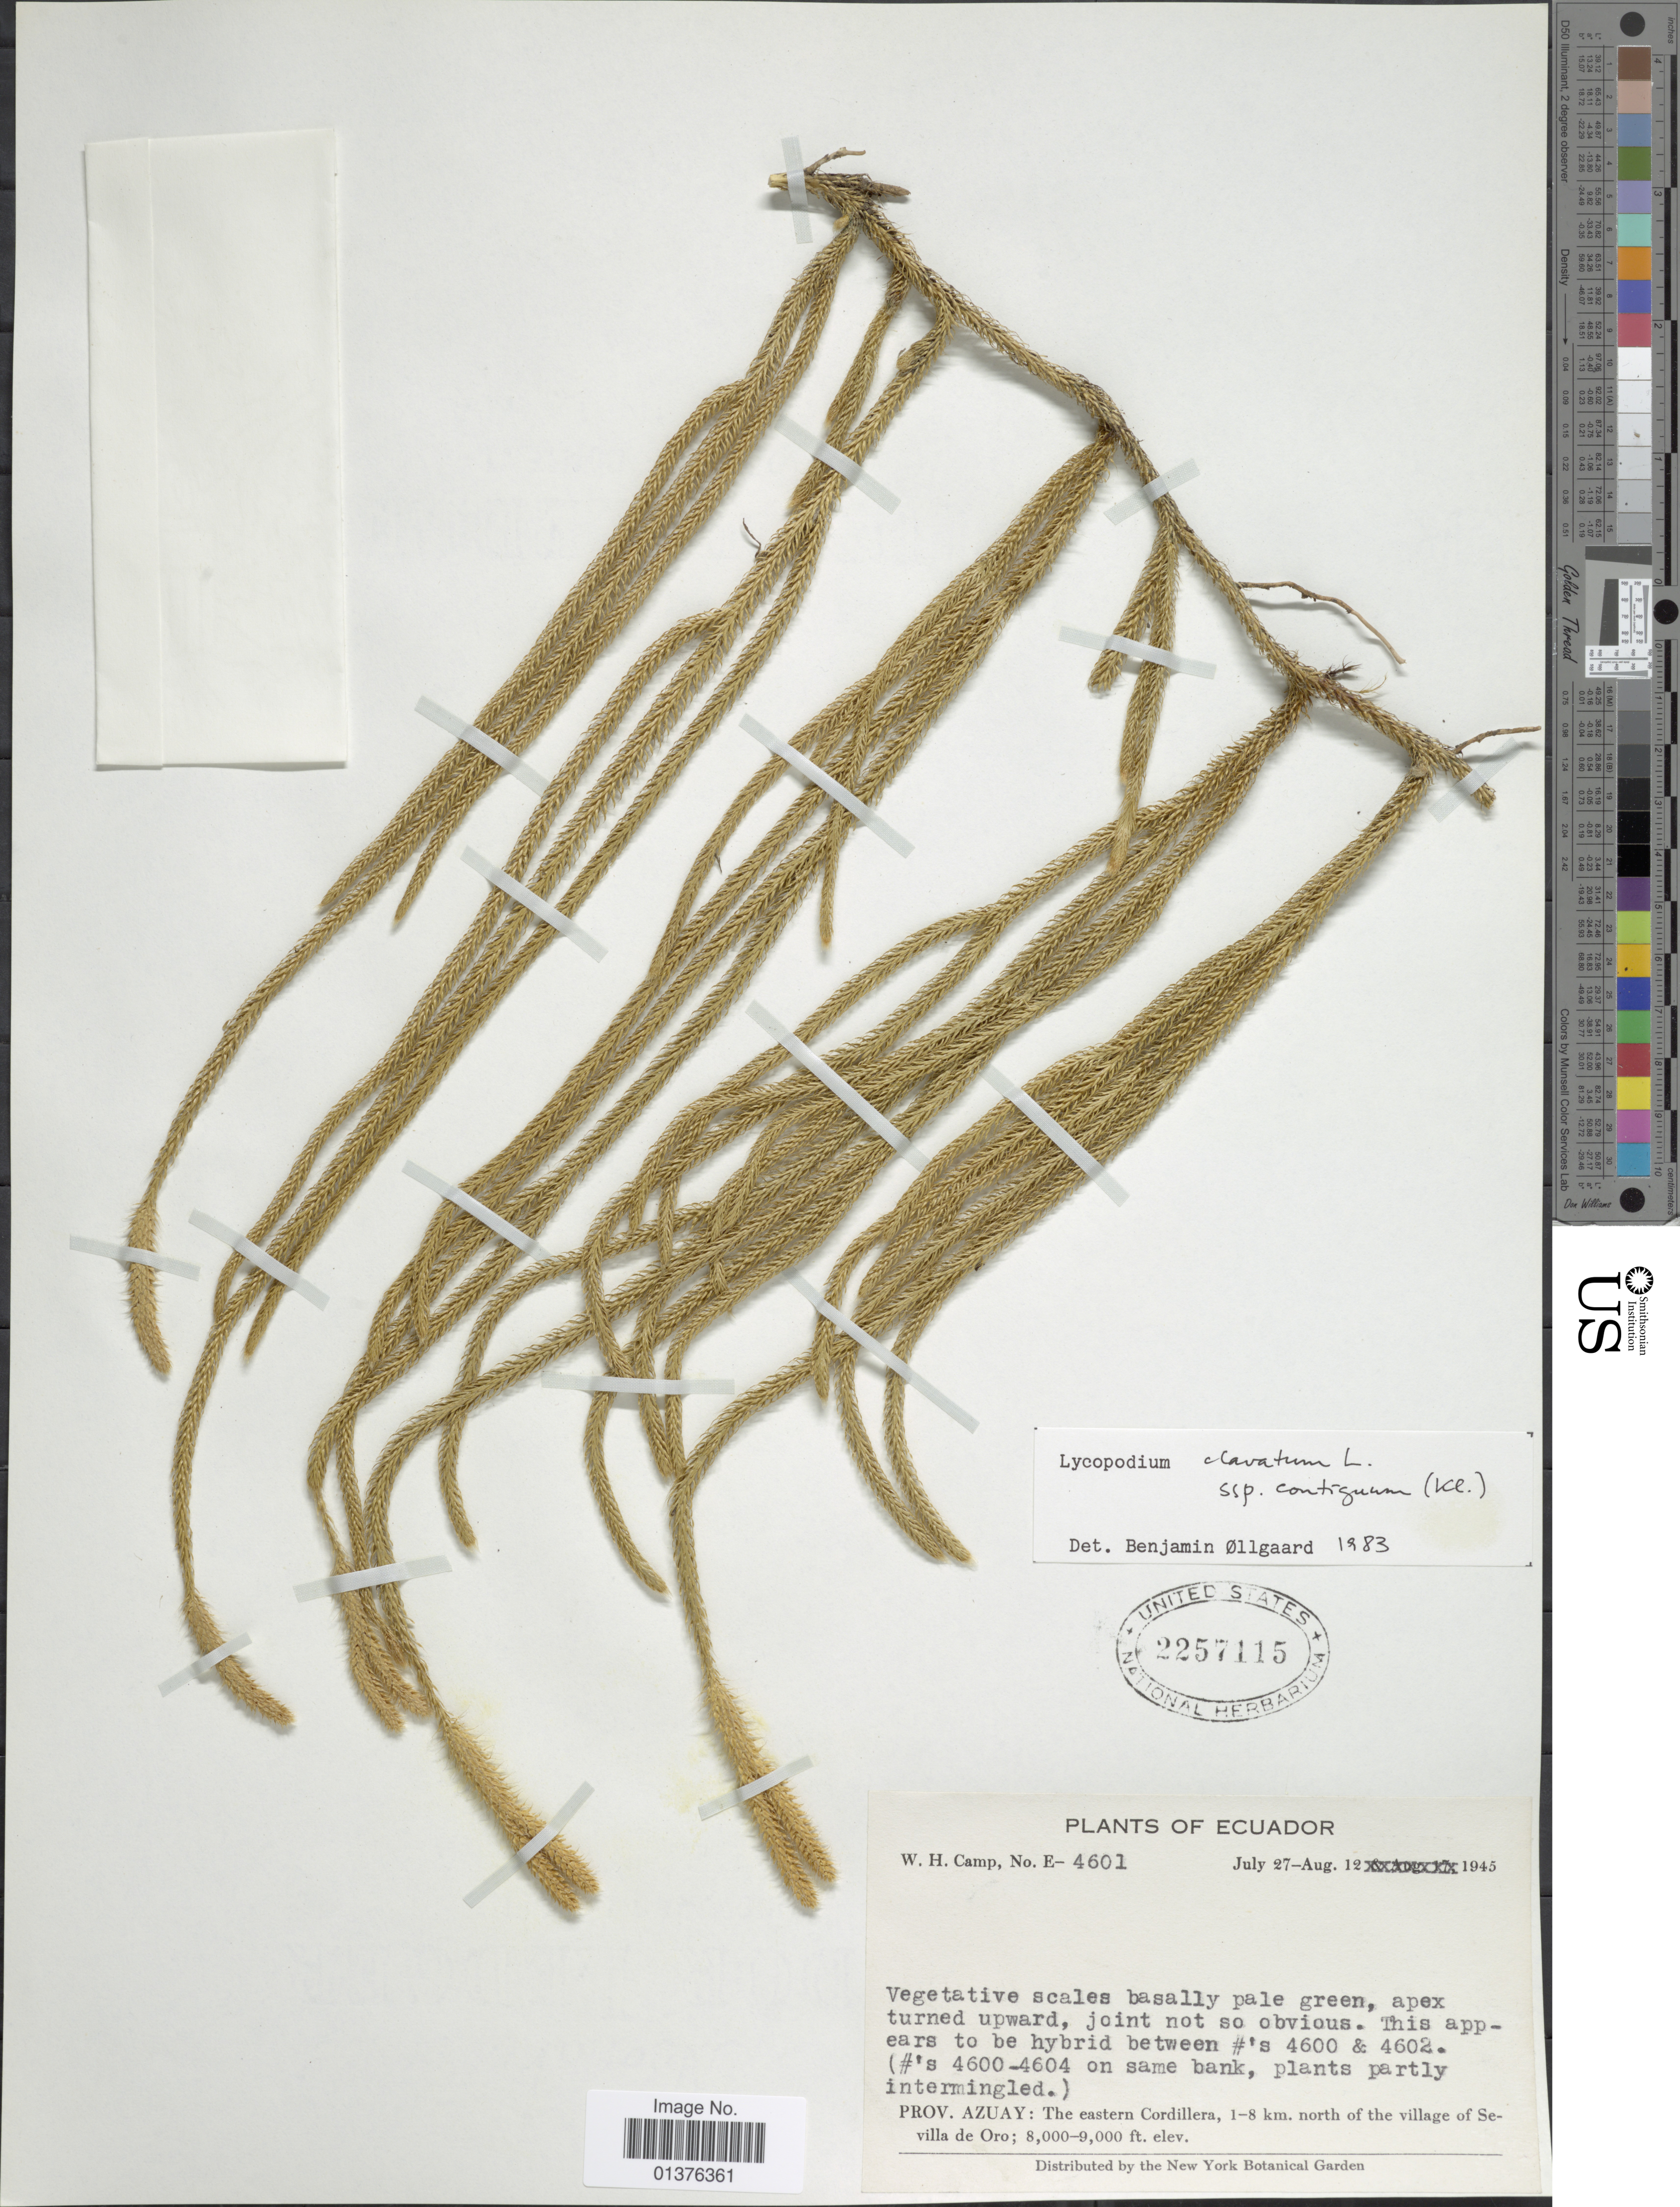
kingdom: Plantae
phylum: Tracheophyta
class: Lycopodiopsida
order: Lycopodiales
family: Lycopodiaceae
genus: Lycopodium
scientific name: Lycopodium clavatum subsp. contiguum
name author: (Klotzsch) B. Øllg.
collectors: W. H. Camp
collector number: E-4601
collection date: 1945-07-27/1945-08-12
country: Ecuador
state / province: Azuay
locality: The eastern Cordillera, 1-8km north of the village of Sevilla de Oro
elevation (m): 2438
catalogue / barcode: US 2257115